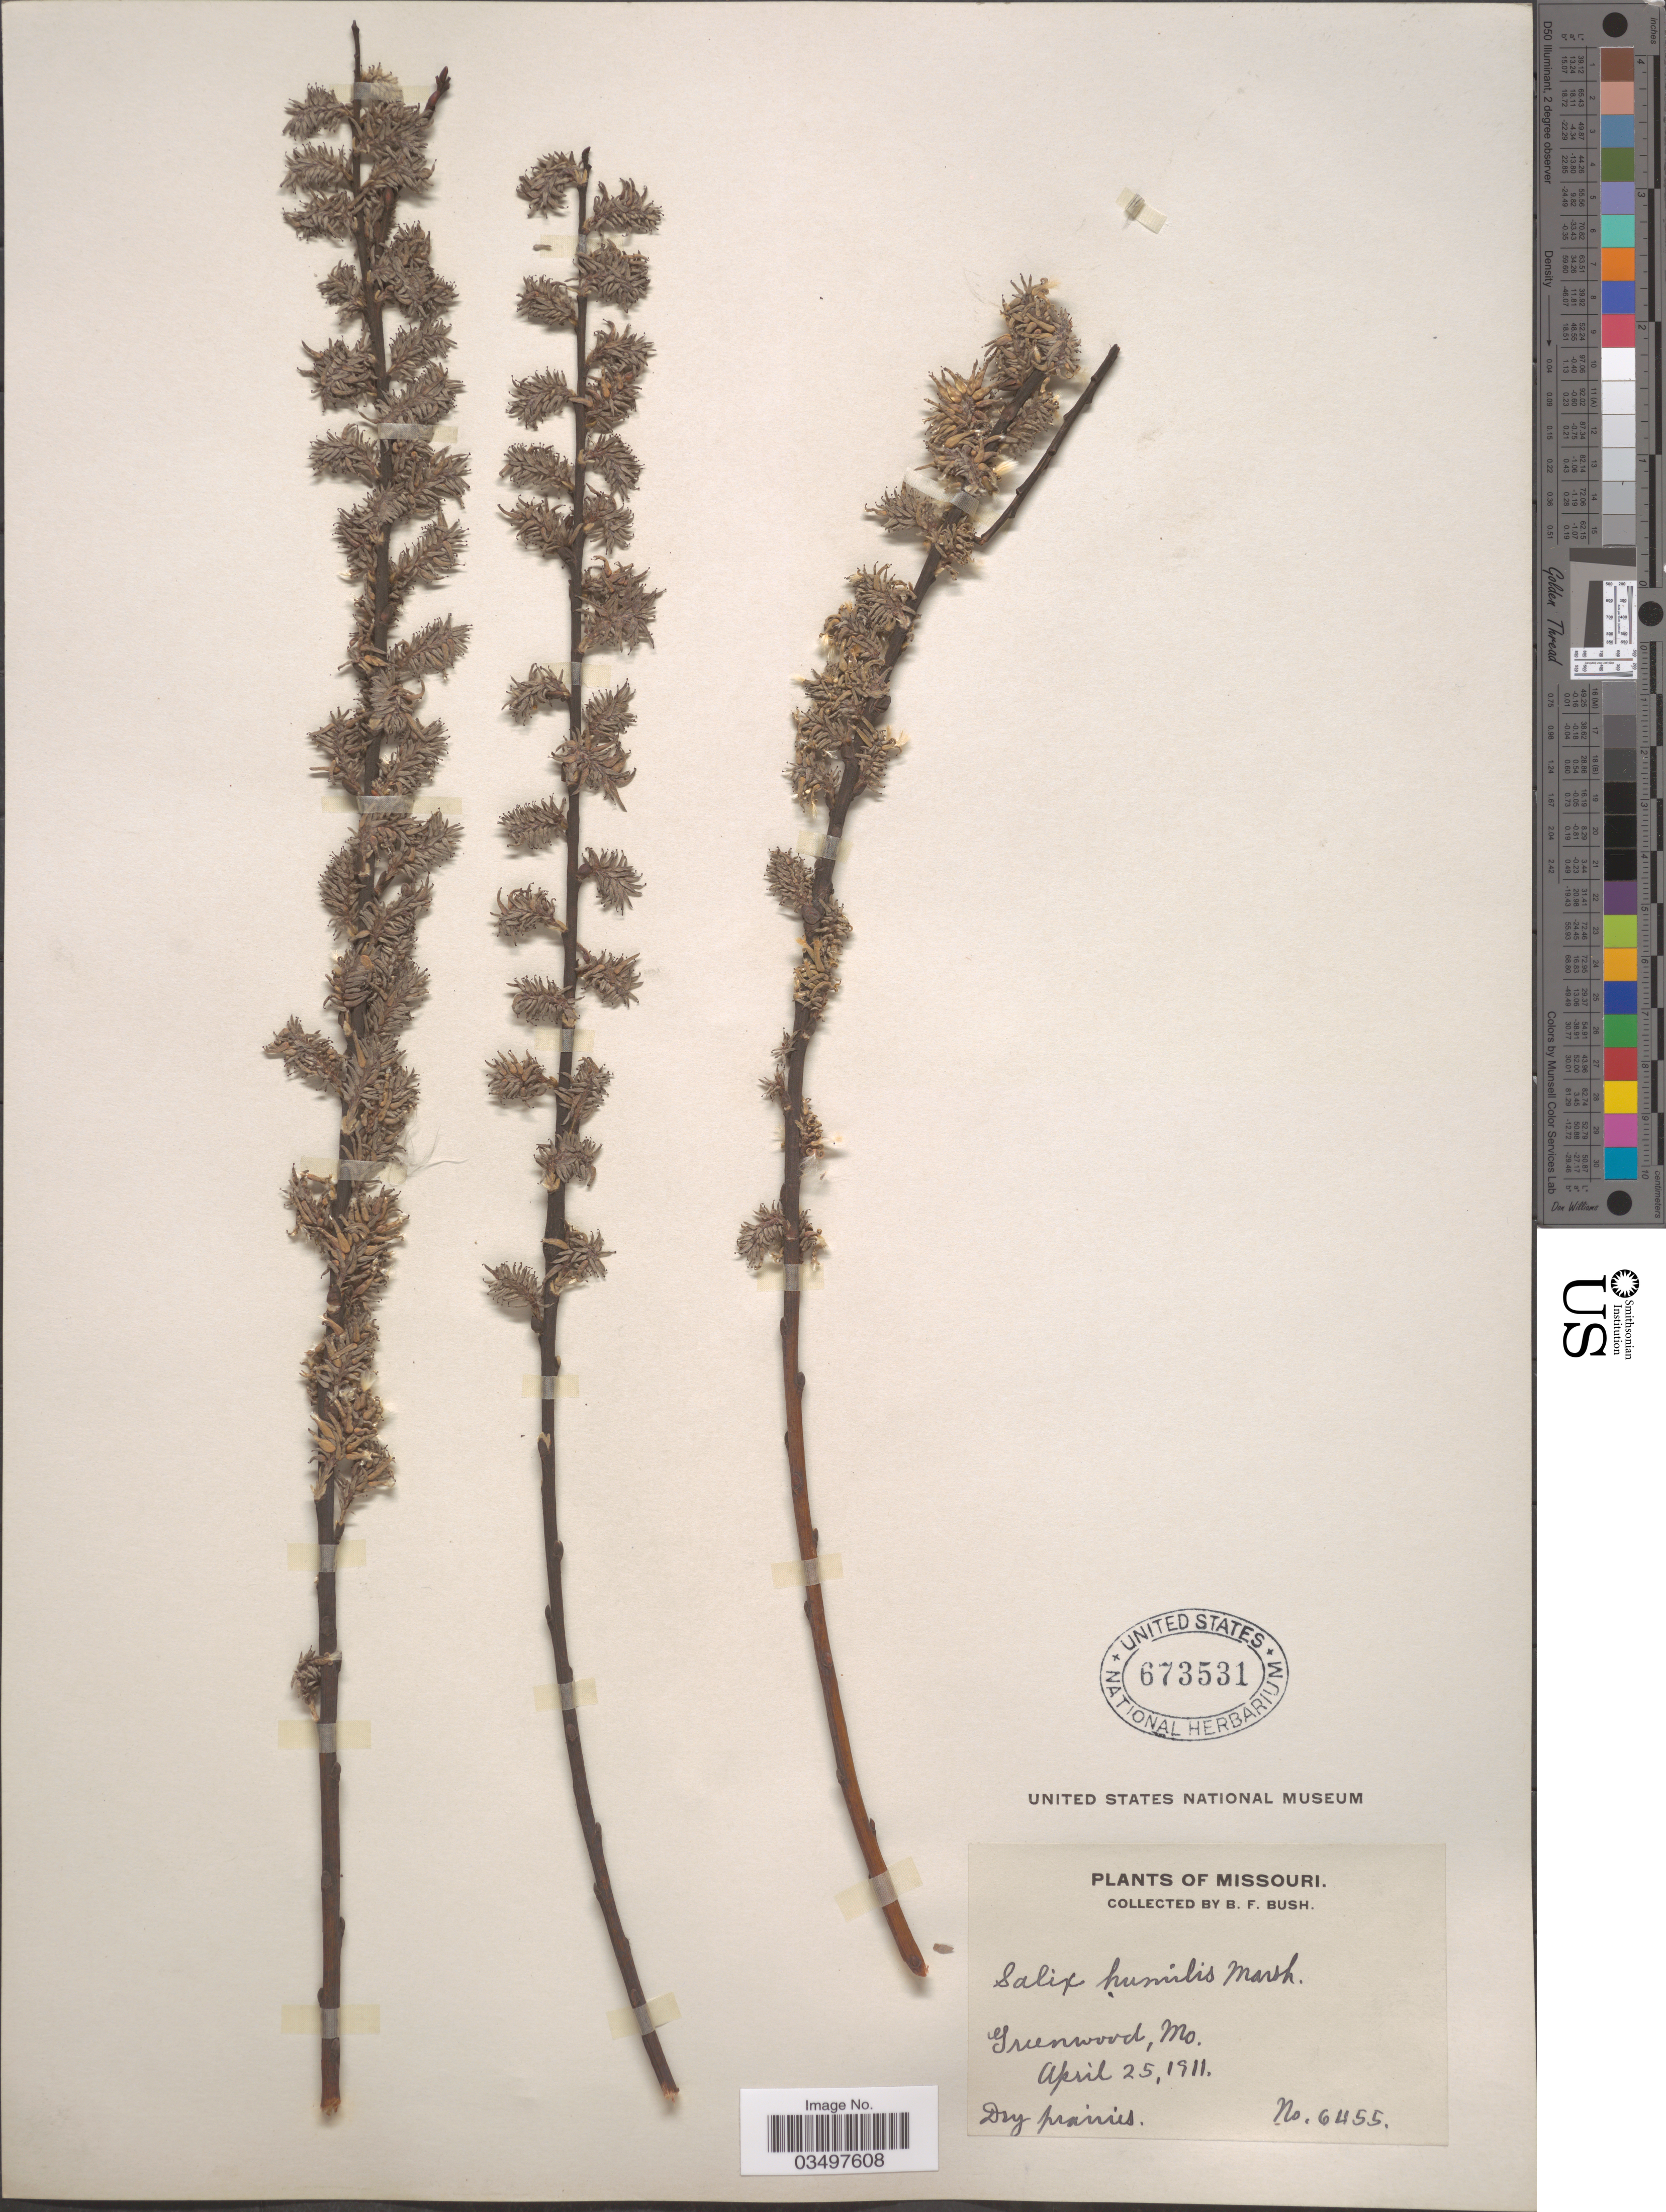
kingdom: Plantae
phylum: Tracheophyta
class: Magnoliopsida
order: Malpighiales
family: Salicaceae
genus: Salix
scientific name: Salix humilis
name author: Marshall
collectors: B. F. Bush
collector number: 6455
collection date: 1911-04-25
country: United States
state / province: Mississippi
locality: Greenwood.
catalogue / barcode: US 673531